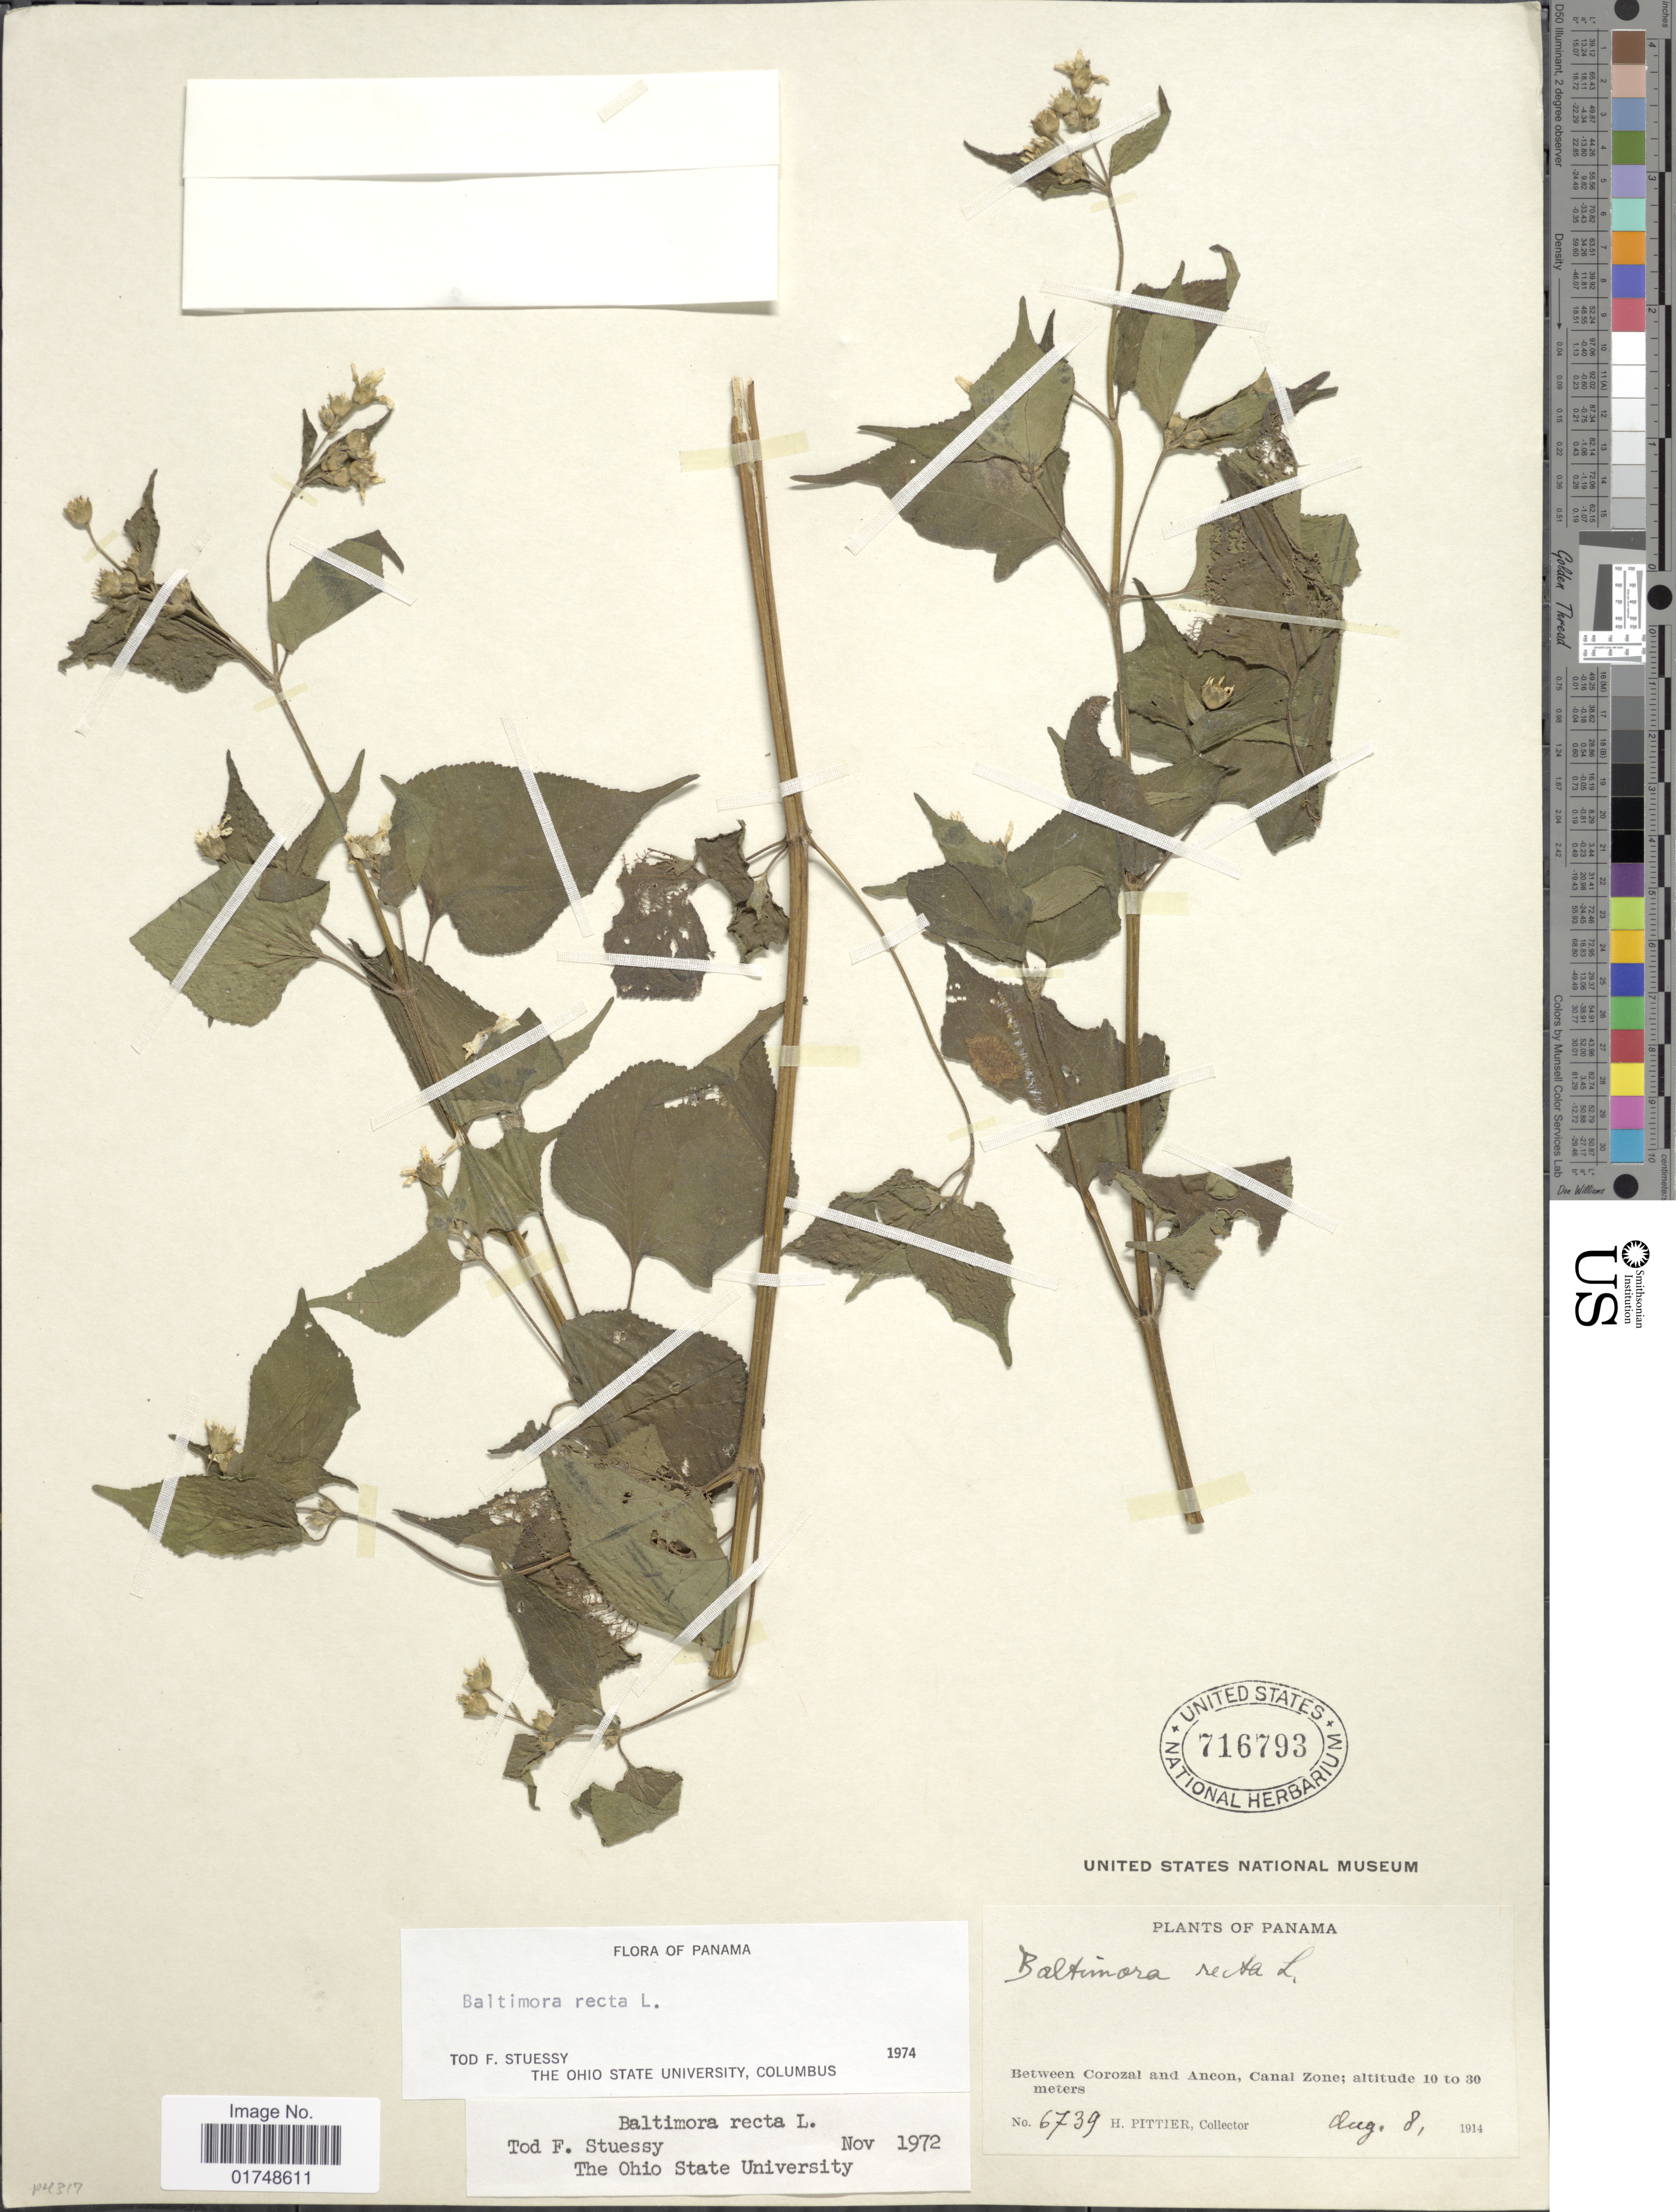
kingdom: Plantae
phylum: Tracheophyta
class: Magnoliopsida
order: Asterales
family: Asteraceae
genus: Baltimora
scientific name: Baltimora recta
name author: L.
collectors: H. F. Pittier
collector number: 6739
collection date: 1914-08-08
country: Panama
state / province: Colón / Panamá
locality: Between Corozal and Ancon, Canal Zone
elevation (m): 10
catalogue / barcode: US 716793